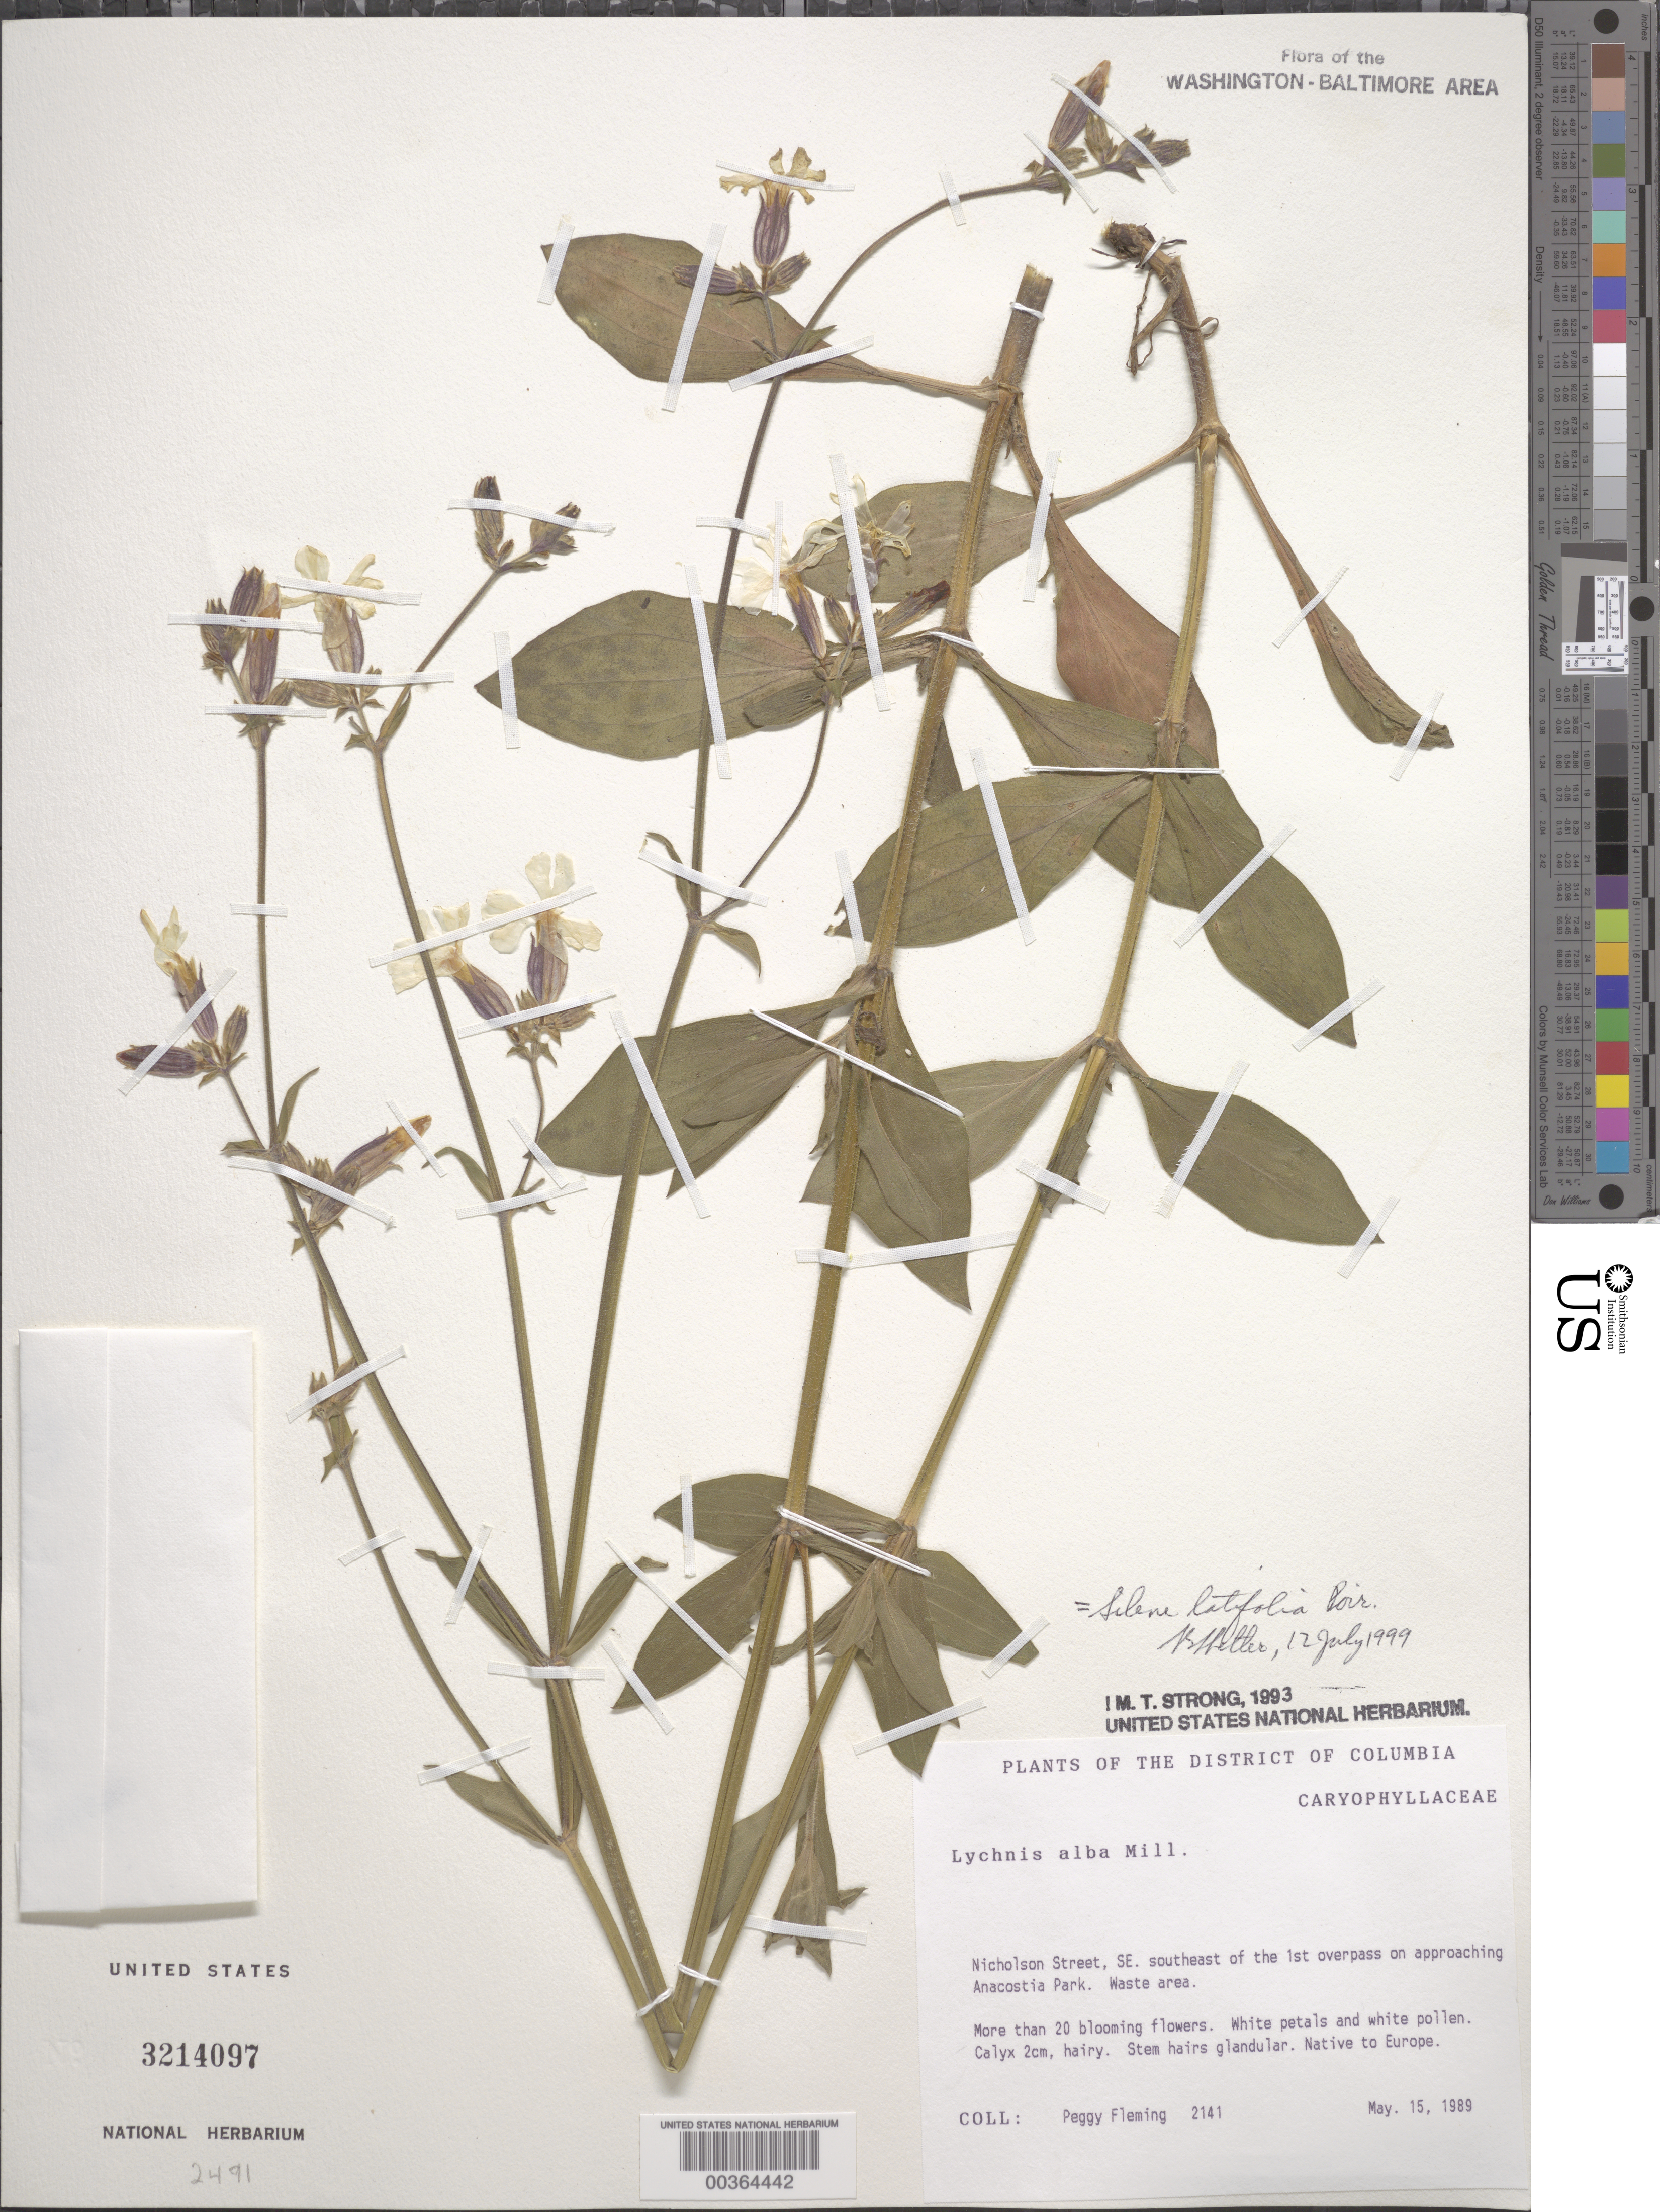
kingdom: Plantae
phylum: Tracheophyta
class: Magnoliopsida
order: Caryophyllales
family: Caryophyllaceae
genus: Silene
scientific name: Silene latifolia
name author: Poir.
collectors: P. Fleming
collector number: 2141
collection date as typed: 15 May 1989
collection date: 1989-05-15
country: United States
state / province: District of Columbia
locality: Nicholson Street, SE of first overpass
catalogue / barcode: US 3214097